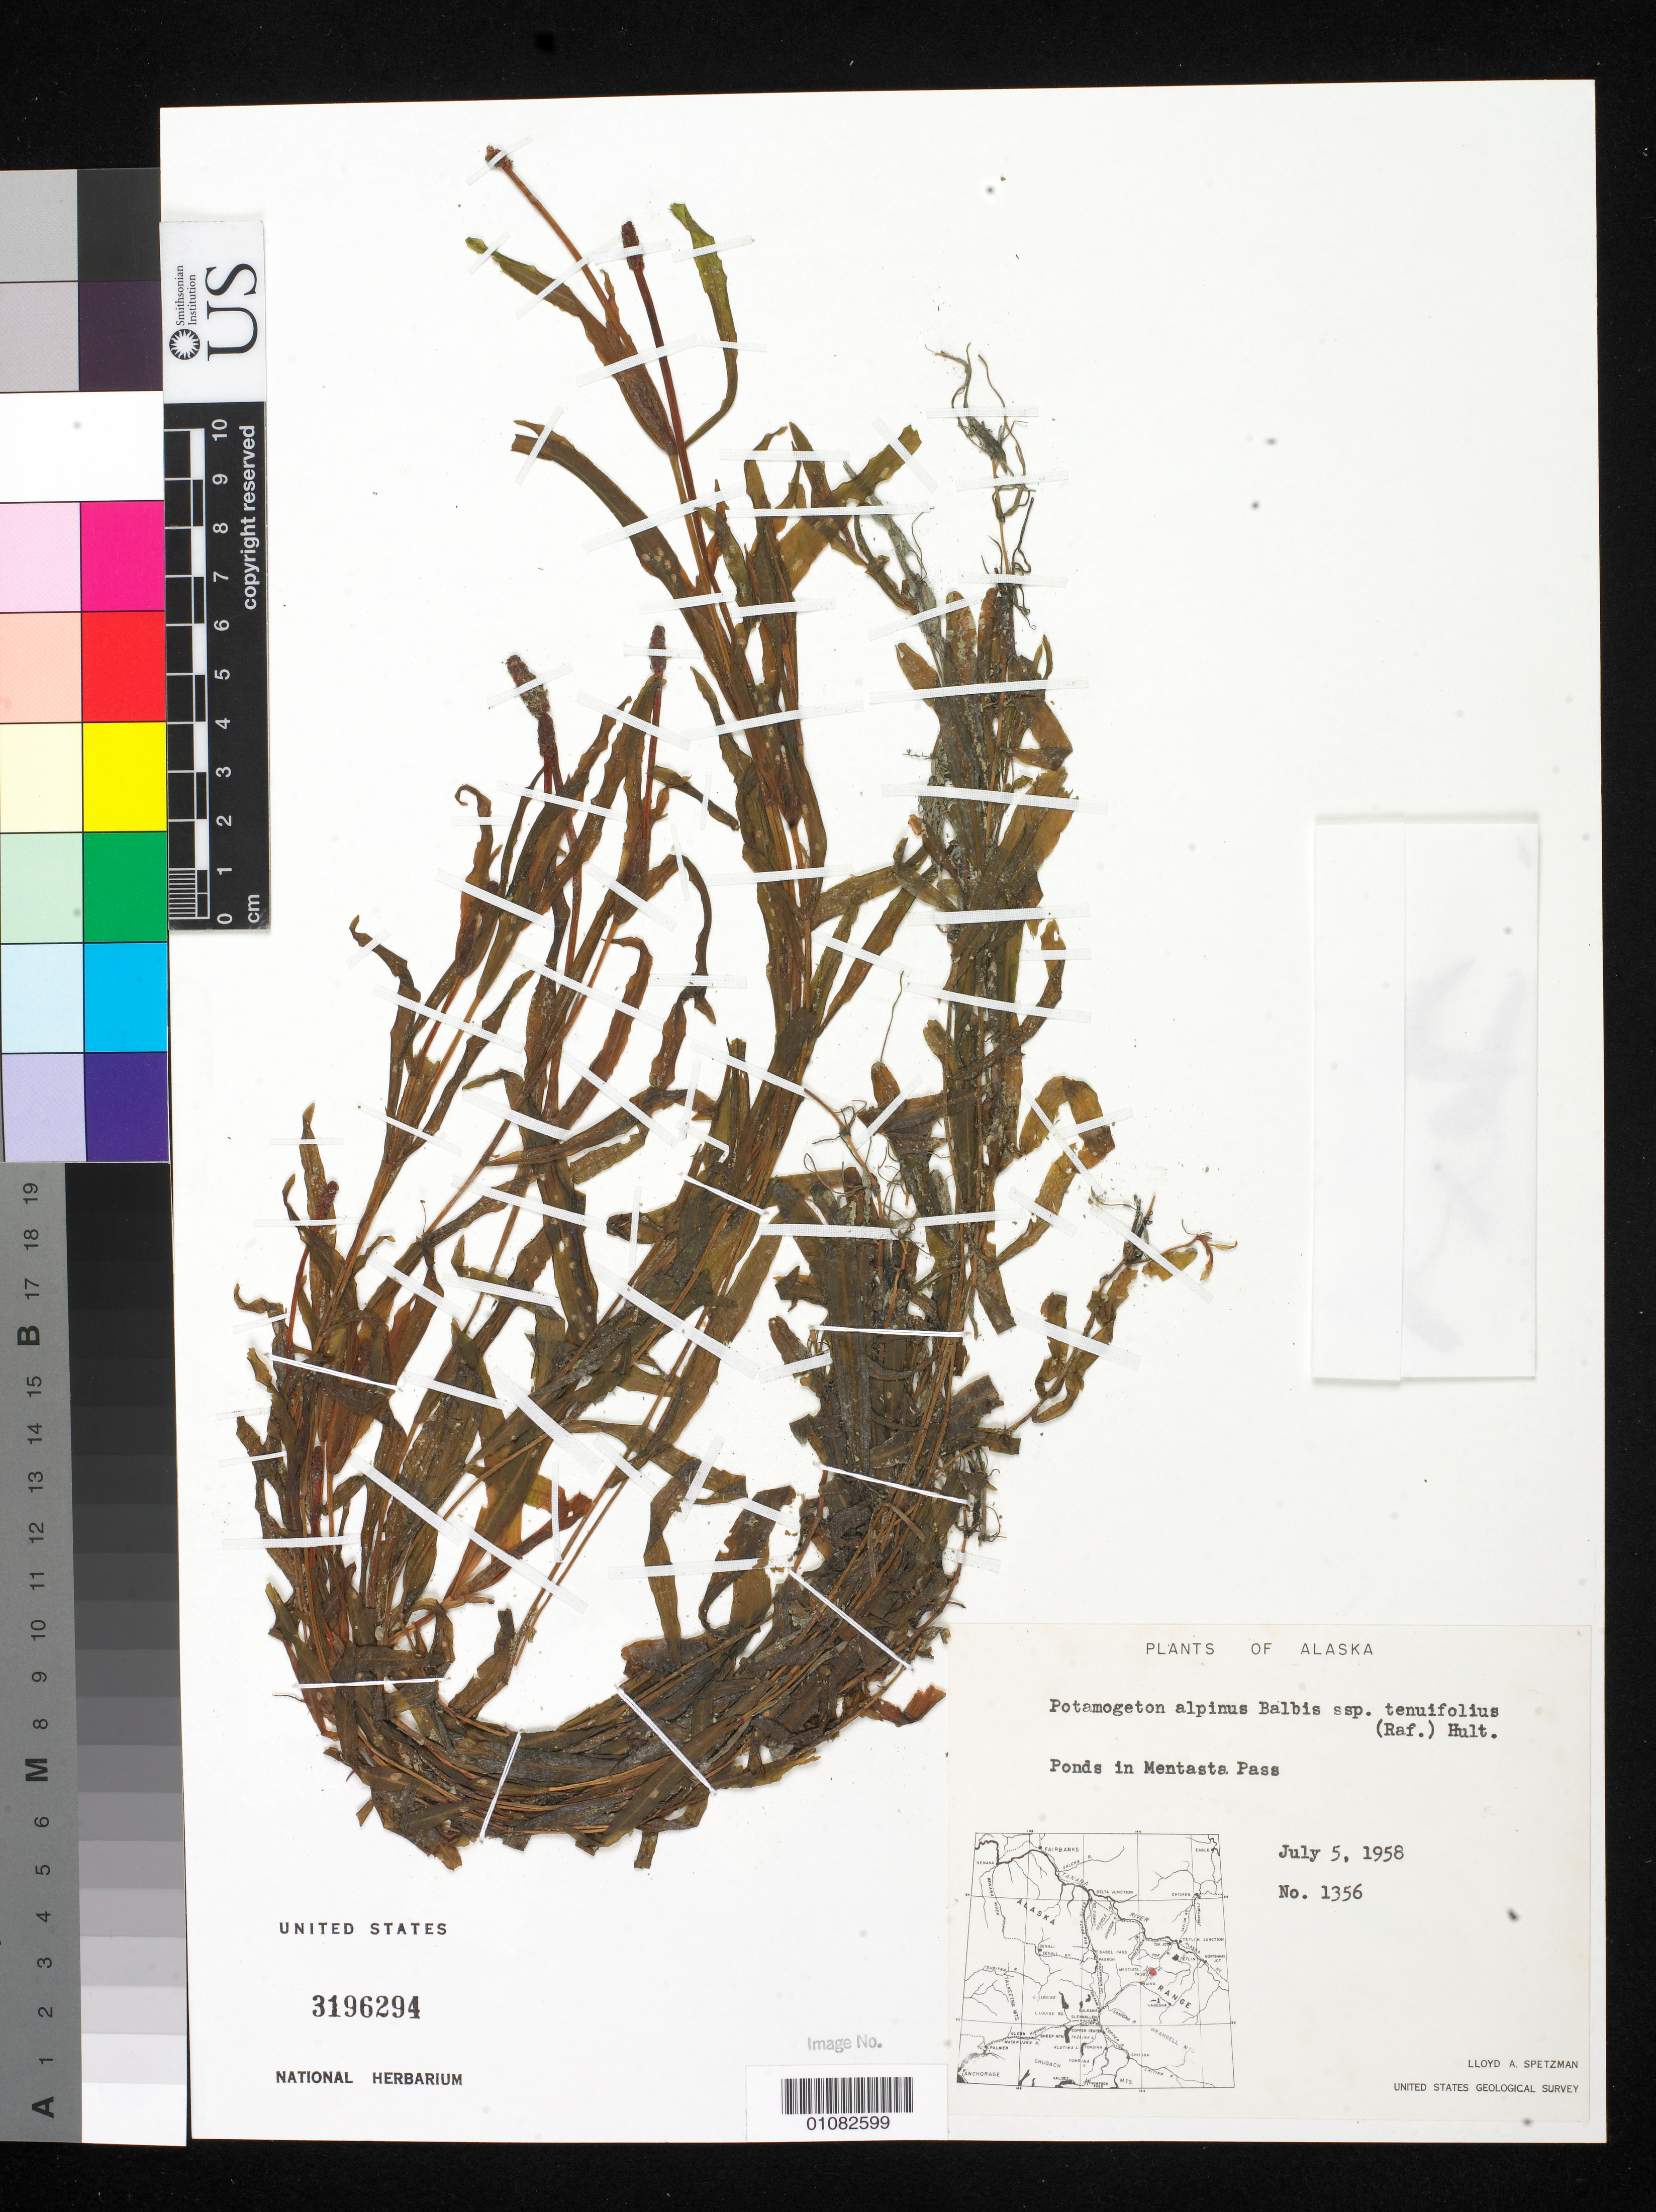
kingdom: Plantae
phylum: Tracheophyta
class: Liliopsida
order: Alismatales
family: Potamogetonaceae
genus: Potamogeton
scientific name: Potamogeton alpinus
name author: Balb.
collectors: L. Spetzman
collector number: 1356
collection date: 1958-07-05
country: United States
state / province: Alaska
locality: Mentasta Pass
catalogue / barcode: US 3196294